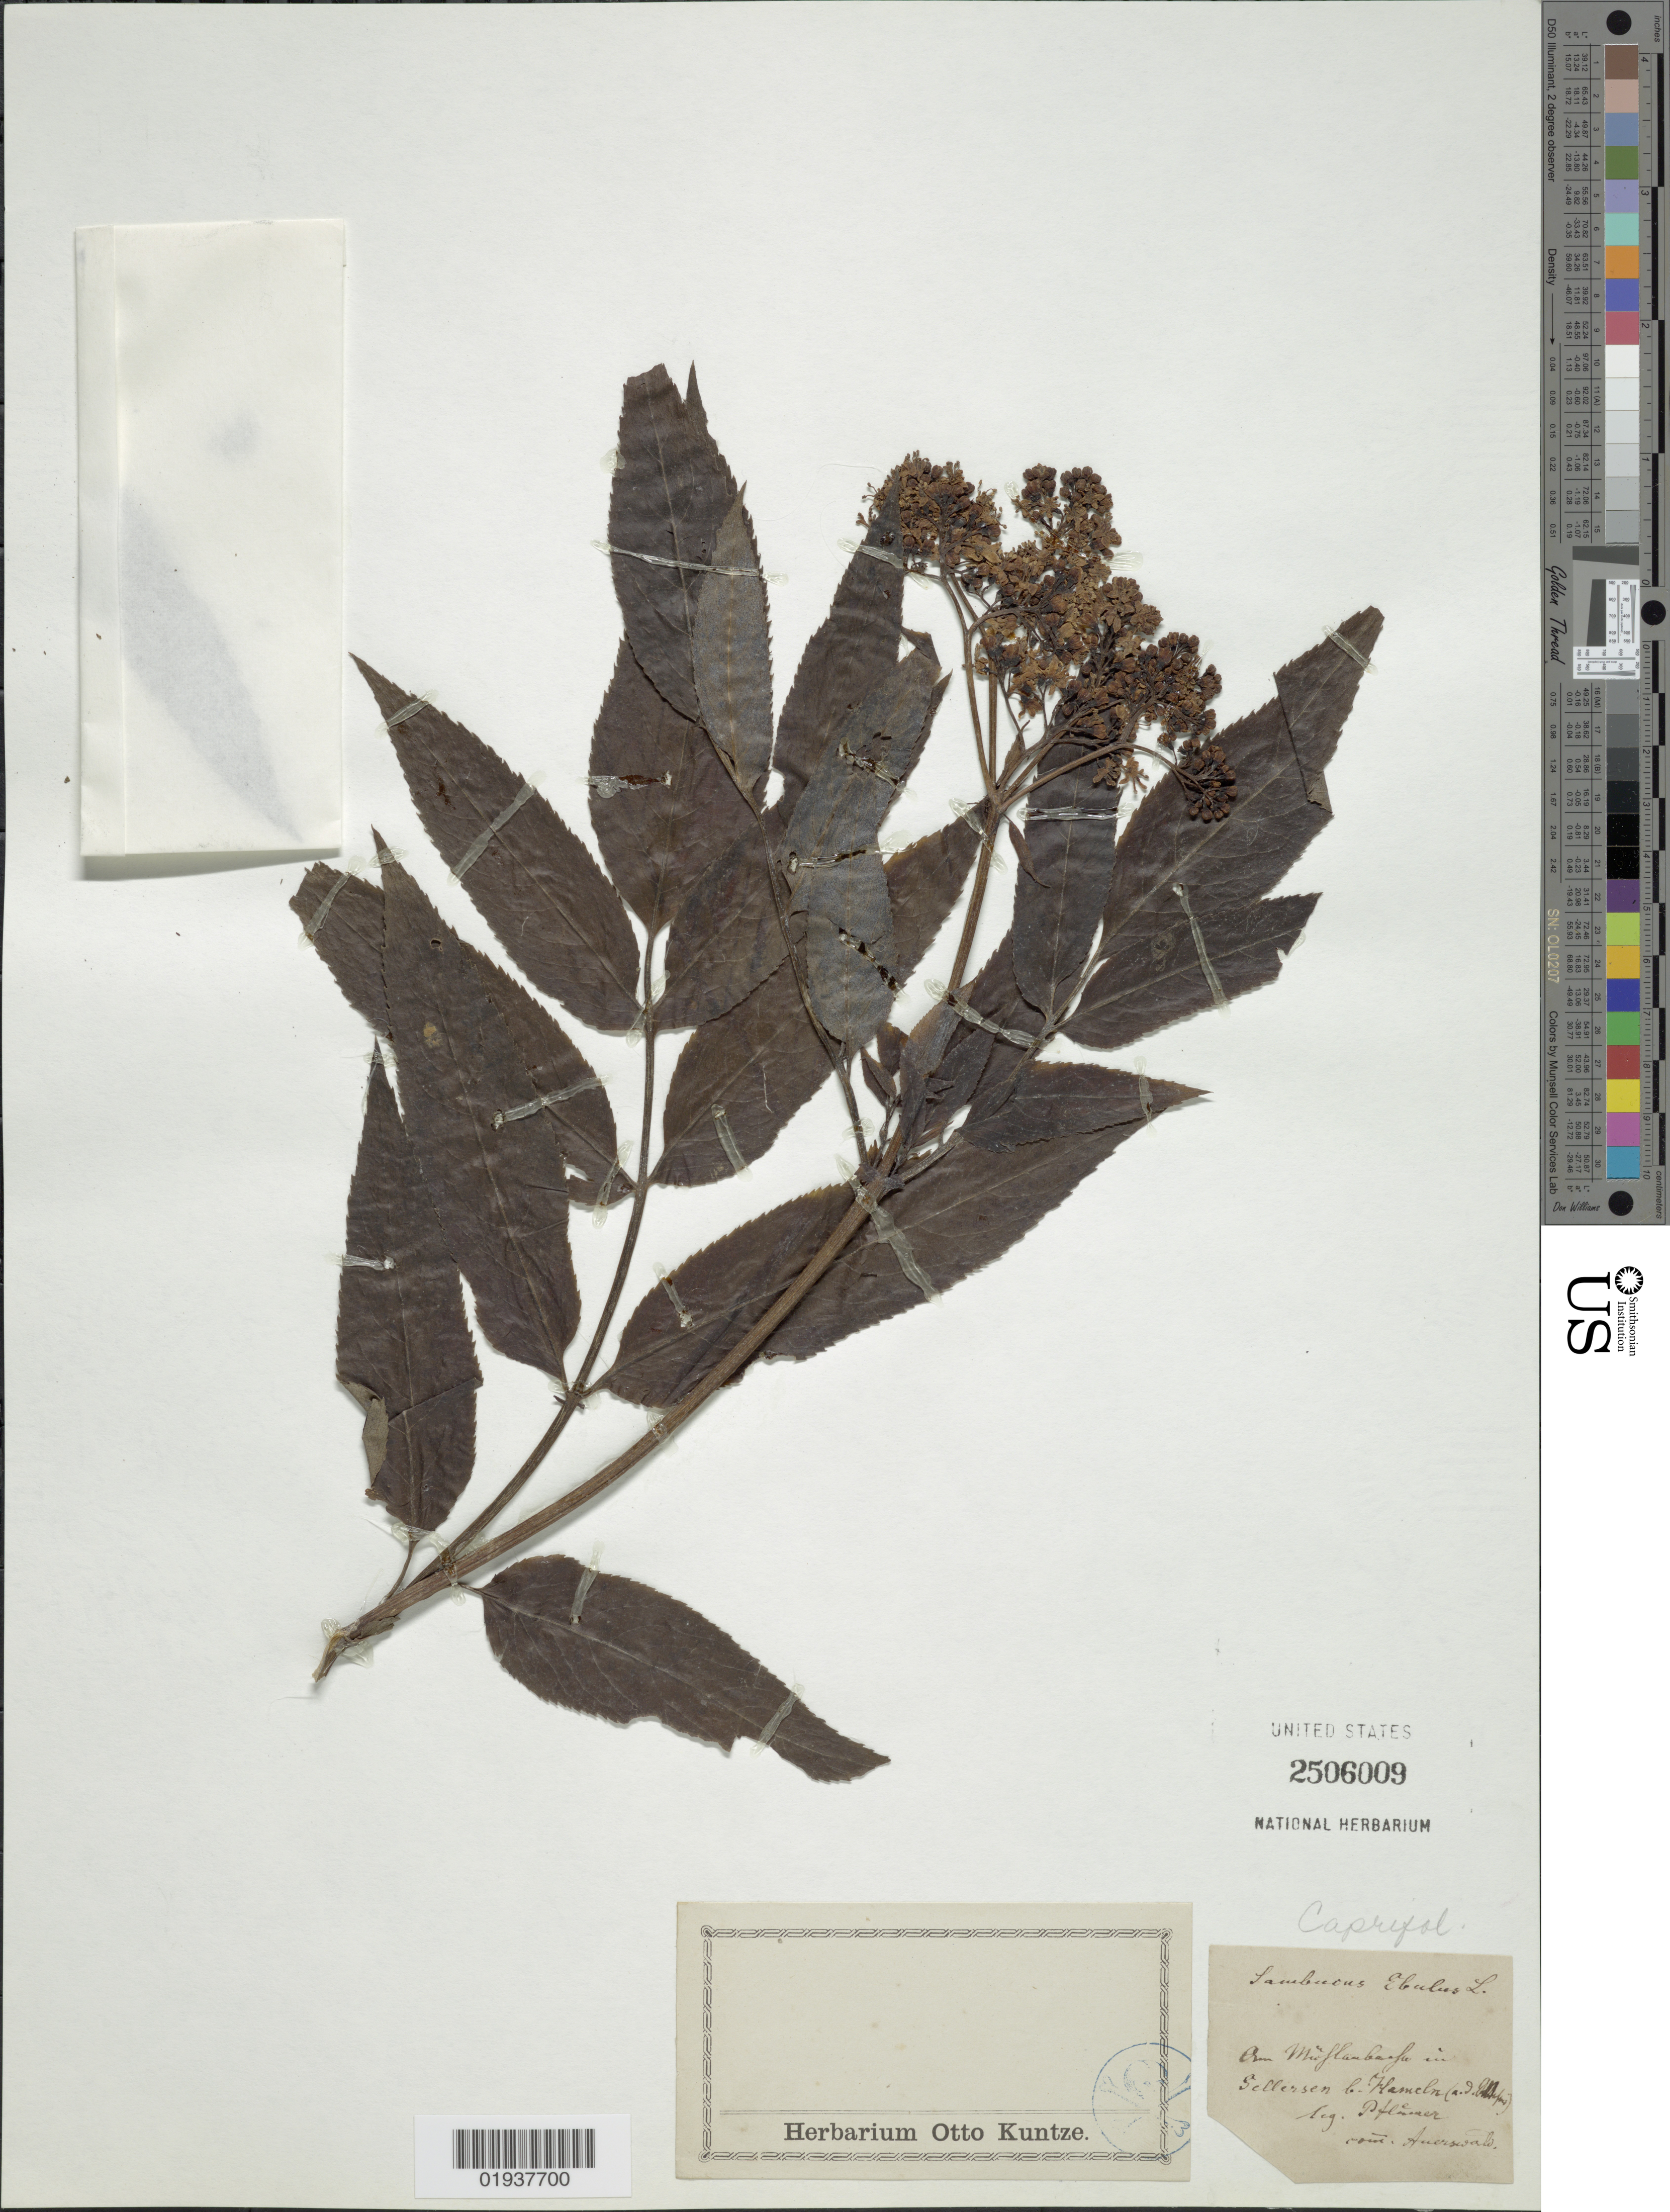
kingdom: Plantae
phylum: Tracheophyta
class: Magnoliopsida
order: Dipsacales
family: Viburnaceae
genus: Sambucus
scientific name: Sambucus ebulus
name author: L.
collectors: Pflumer & Auerswald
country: Germany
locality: Gellersen, Hameln ( [illegible text])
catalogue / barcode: US 2506009